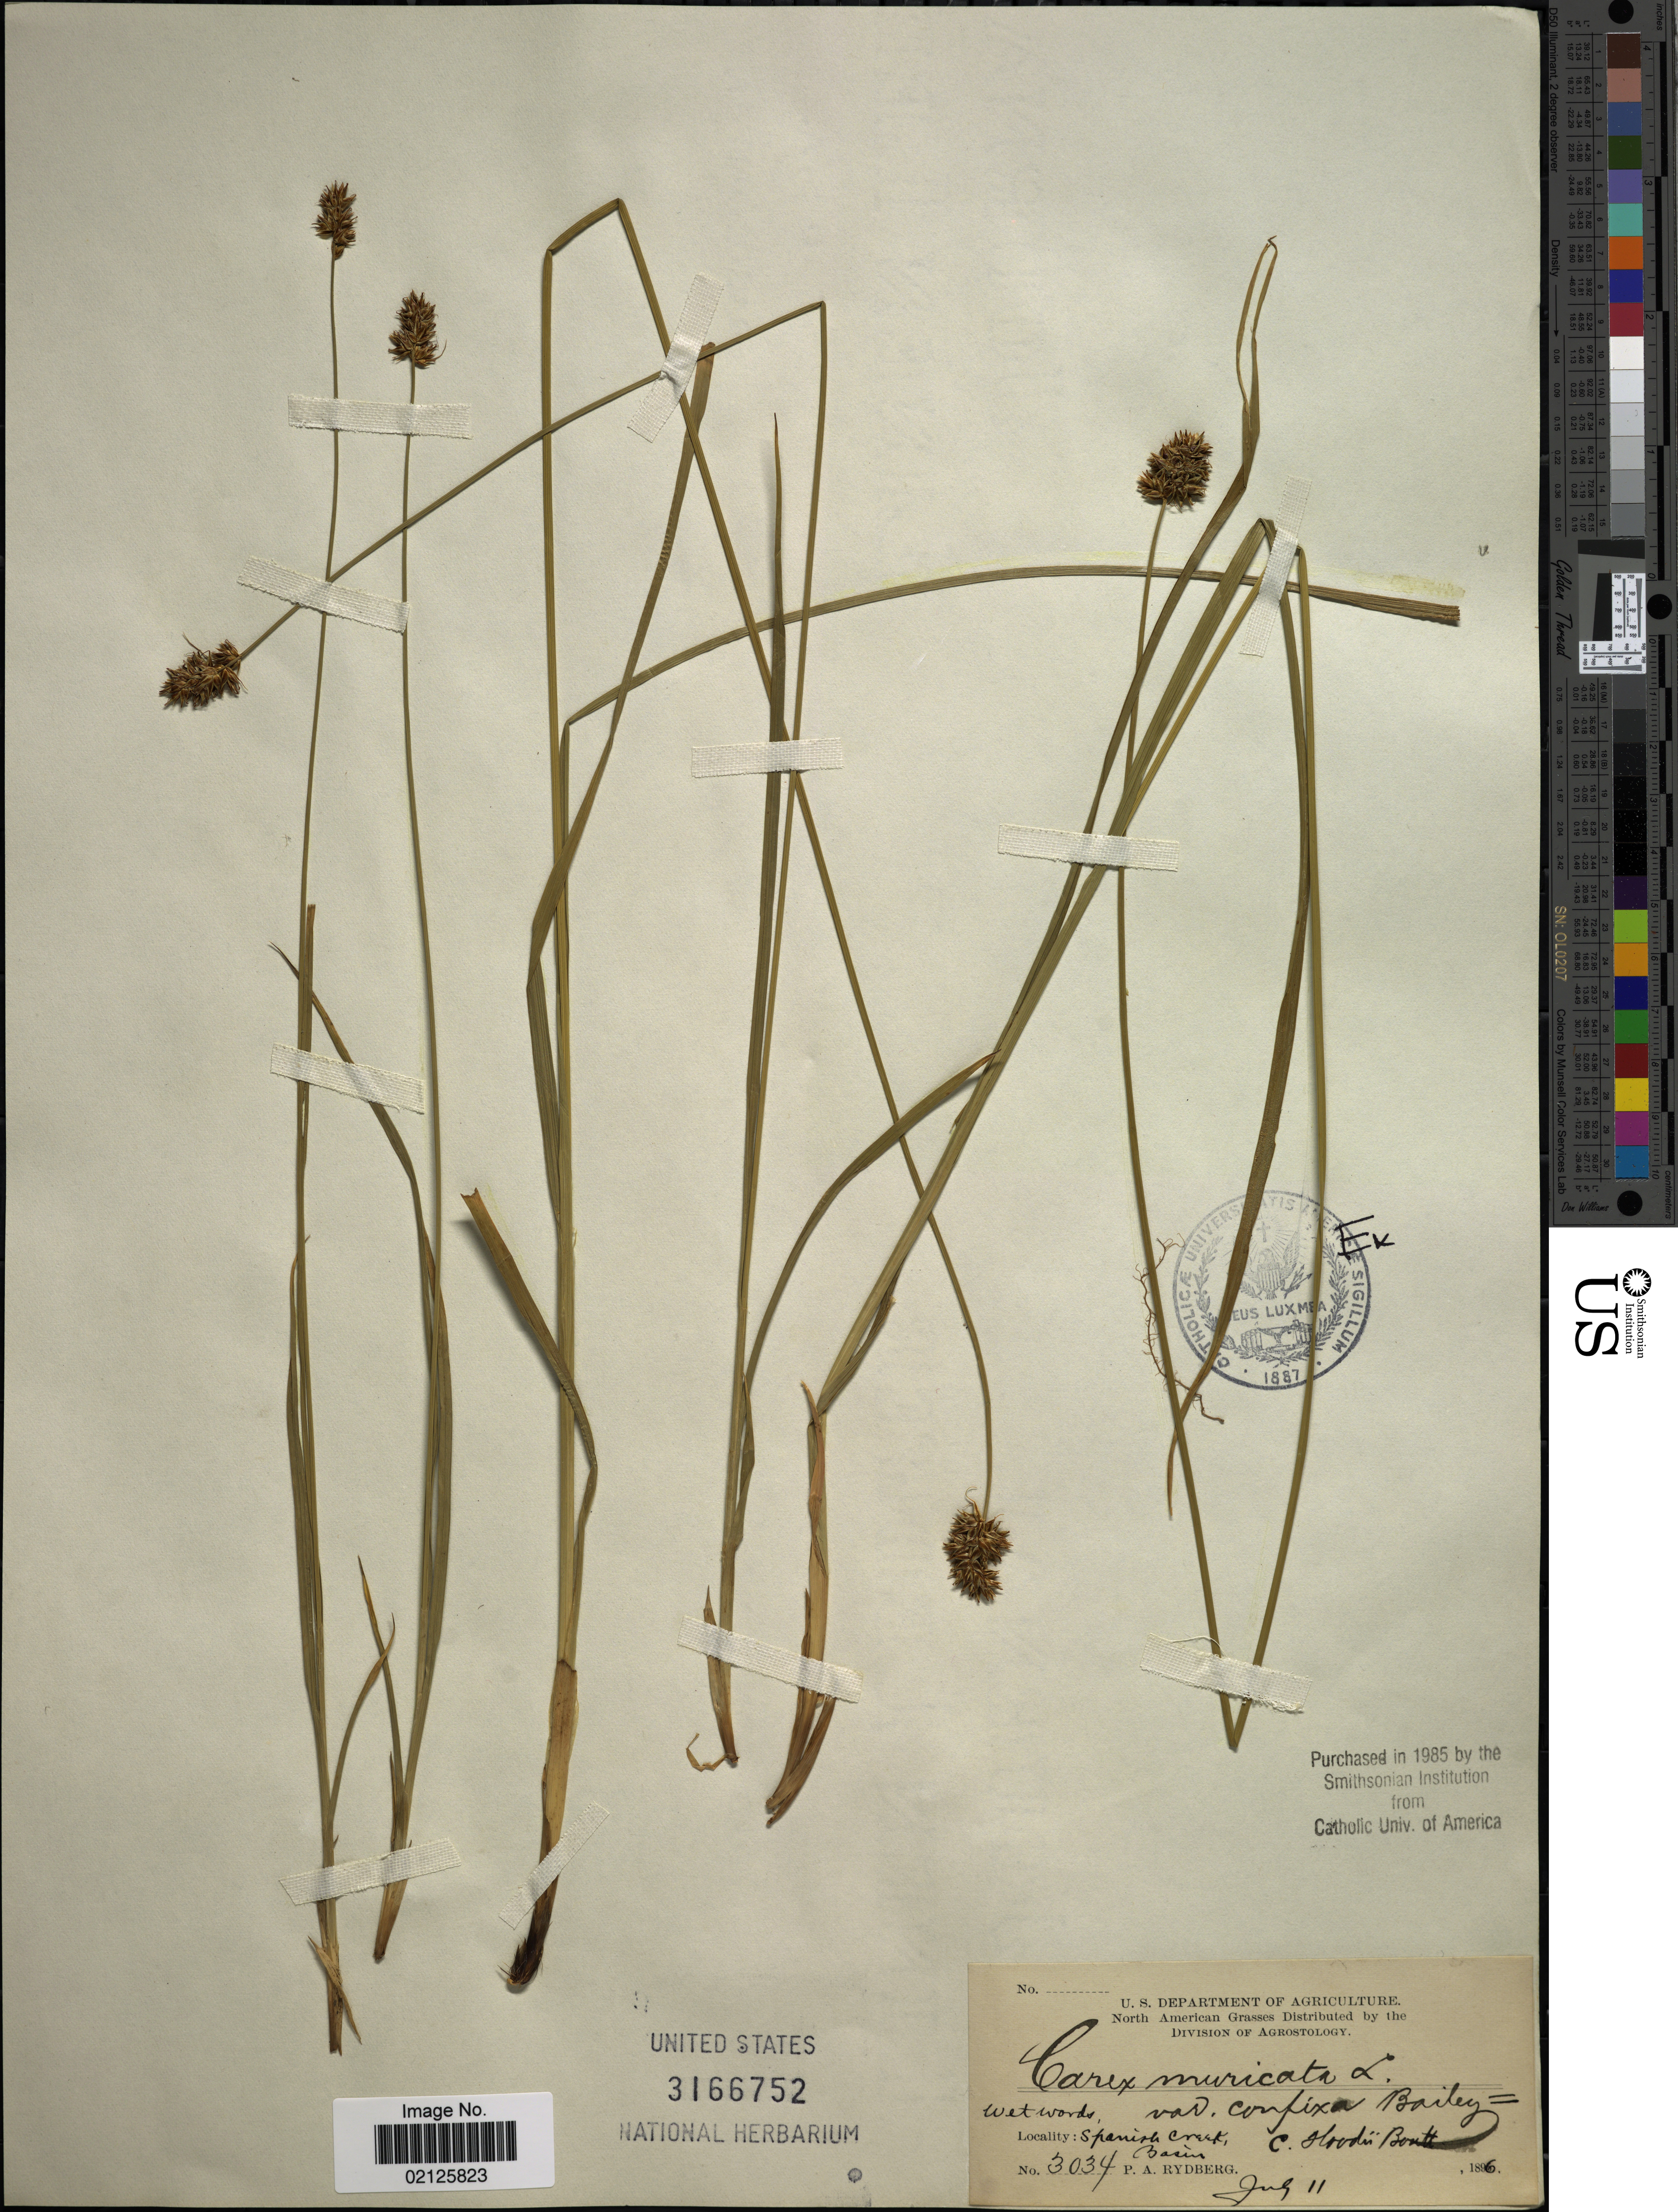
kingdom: Plantae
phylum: Tracheophyta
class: Liliopsida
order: Poales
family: Cyperaceae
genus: Carex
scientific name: Carex muricata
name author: L.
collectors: P. A. Rydberg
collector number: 3034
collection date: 1896-07-11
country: United States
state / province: Montana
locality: Wet woods, Spanish Creek, Basin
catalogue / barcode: US 3166752